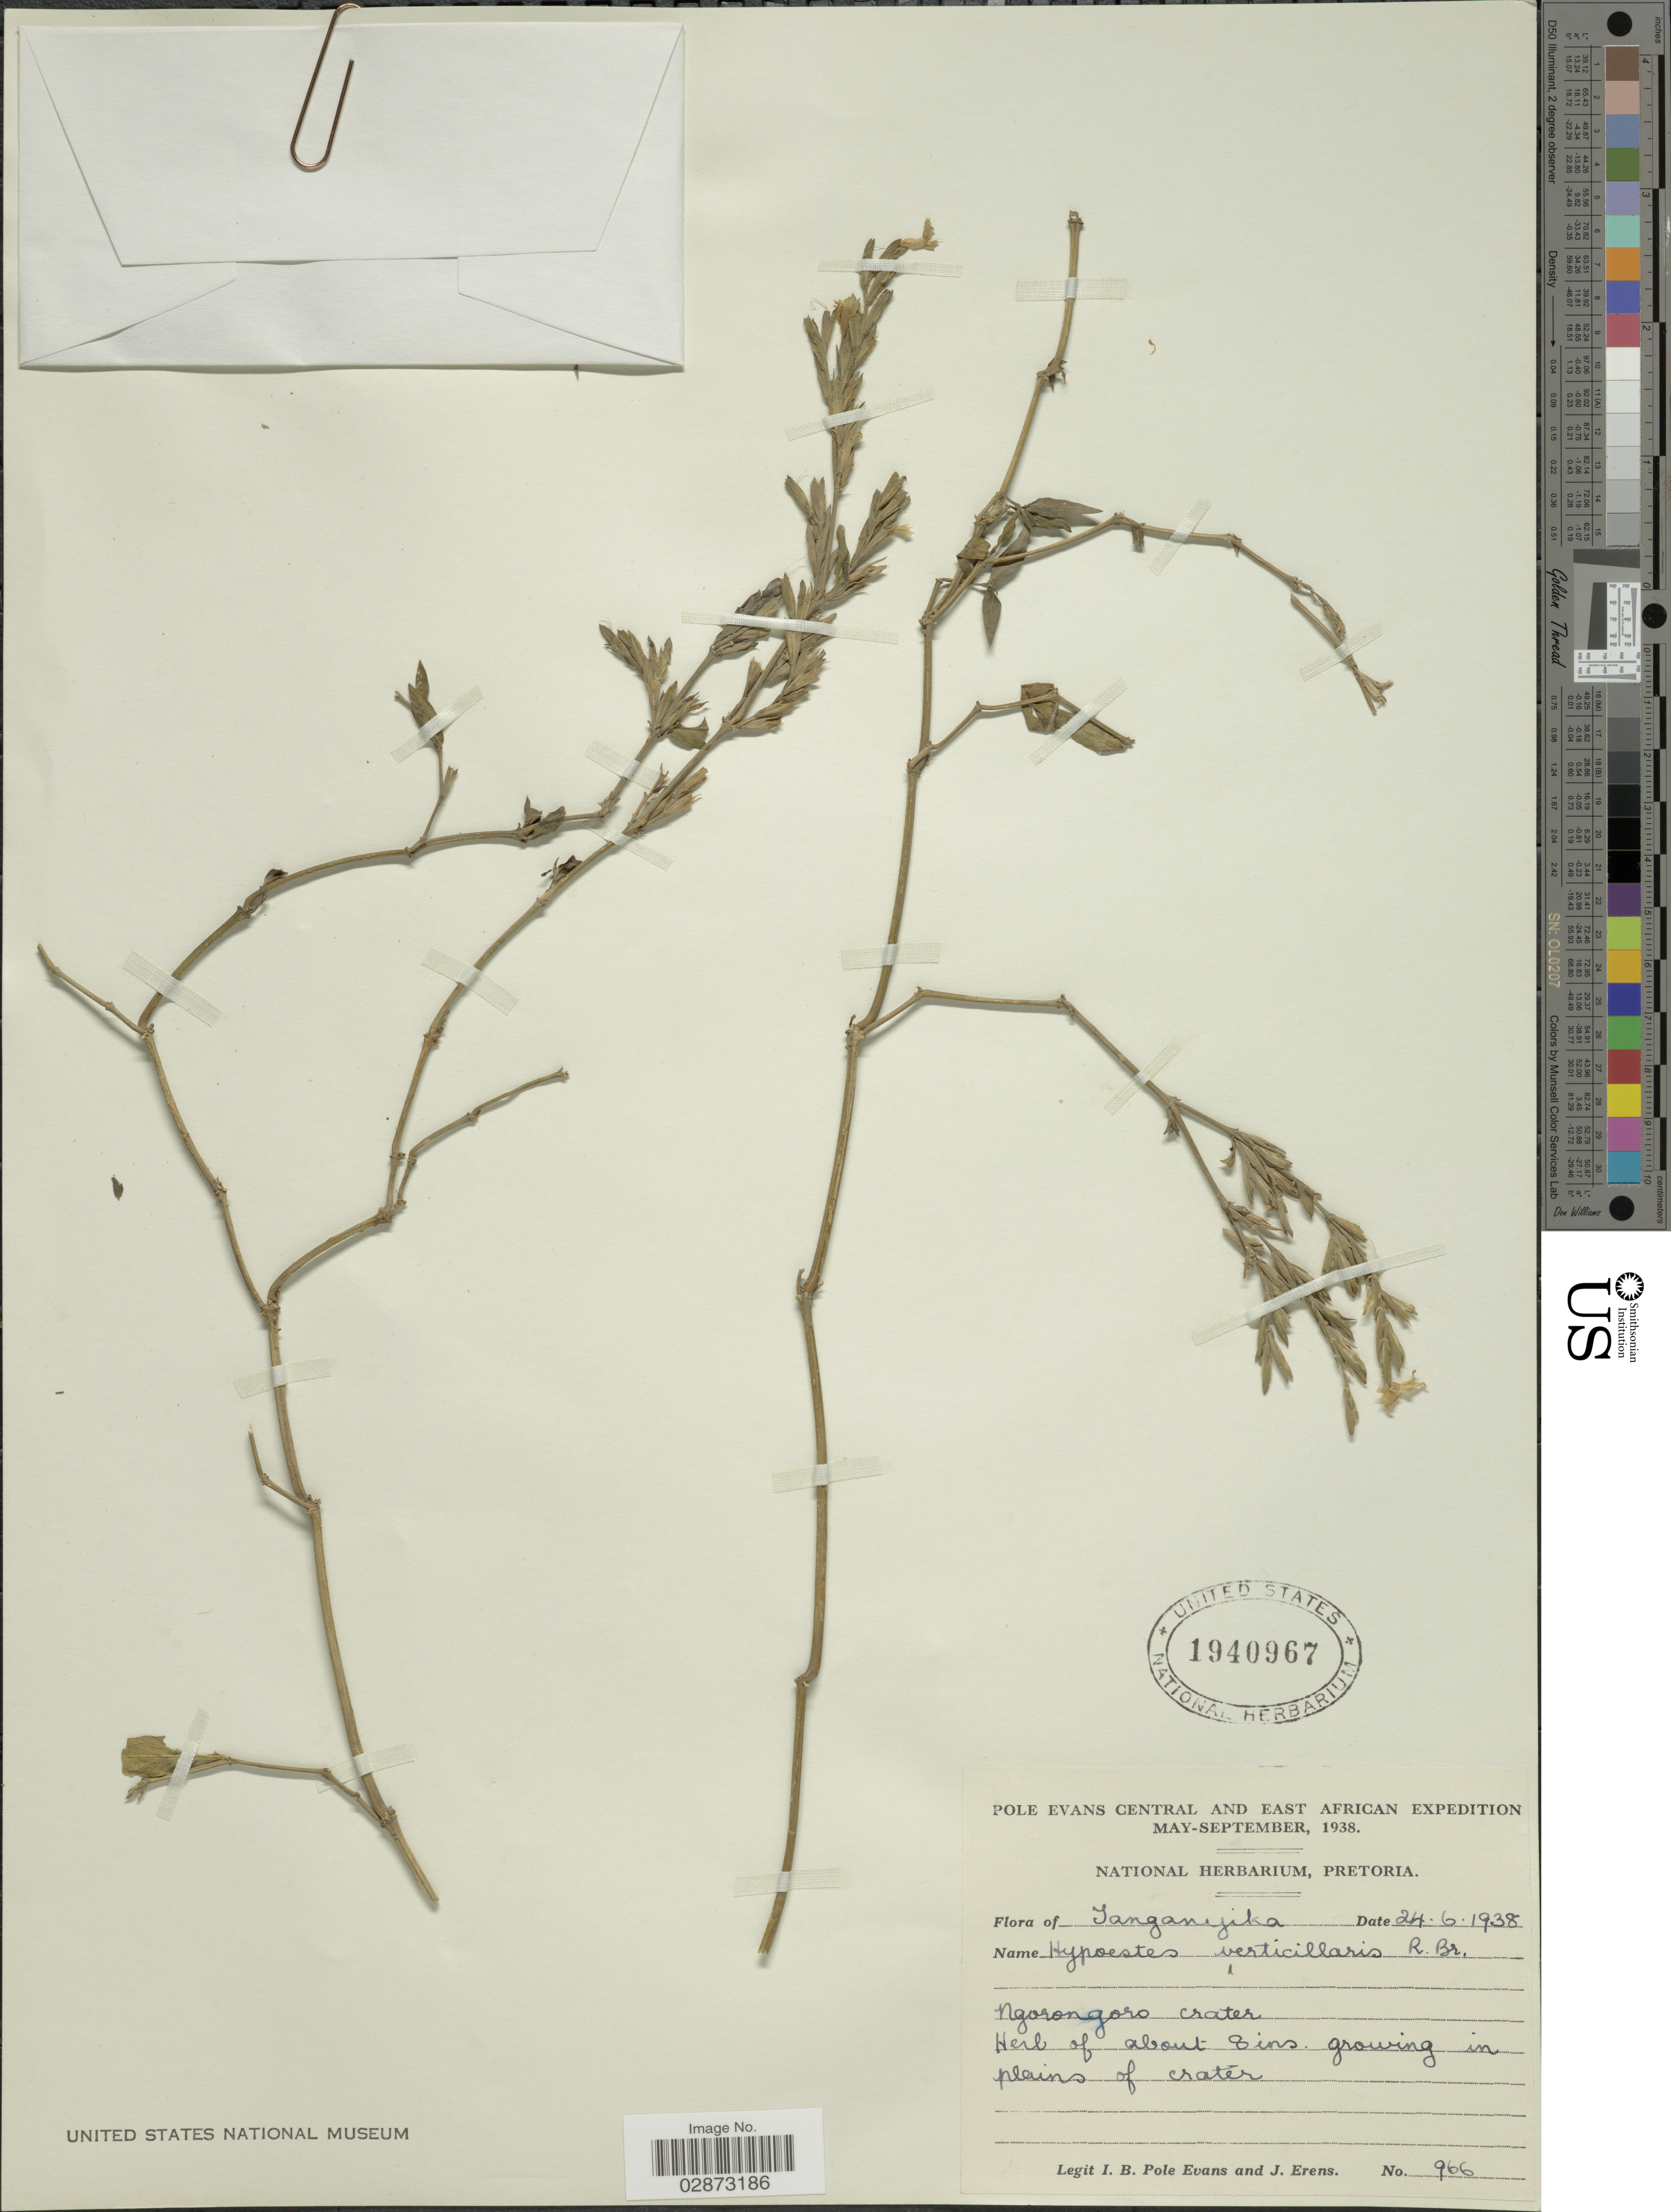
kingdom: Plantae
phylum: Tracheophyta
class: Magnoliopsida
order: Lamiales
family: Acanthaceae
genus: Hypoestes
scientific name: Hypoestes verticillaris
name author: (L. f.) Sol.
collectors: I. B. Pole-Evans & J. Erens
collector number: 966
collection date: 1938-06-24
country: Tanzania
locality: Ngorongoro crater.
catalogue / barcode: US 1940967